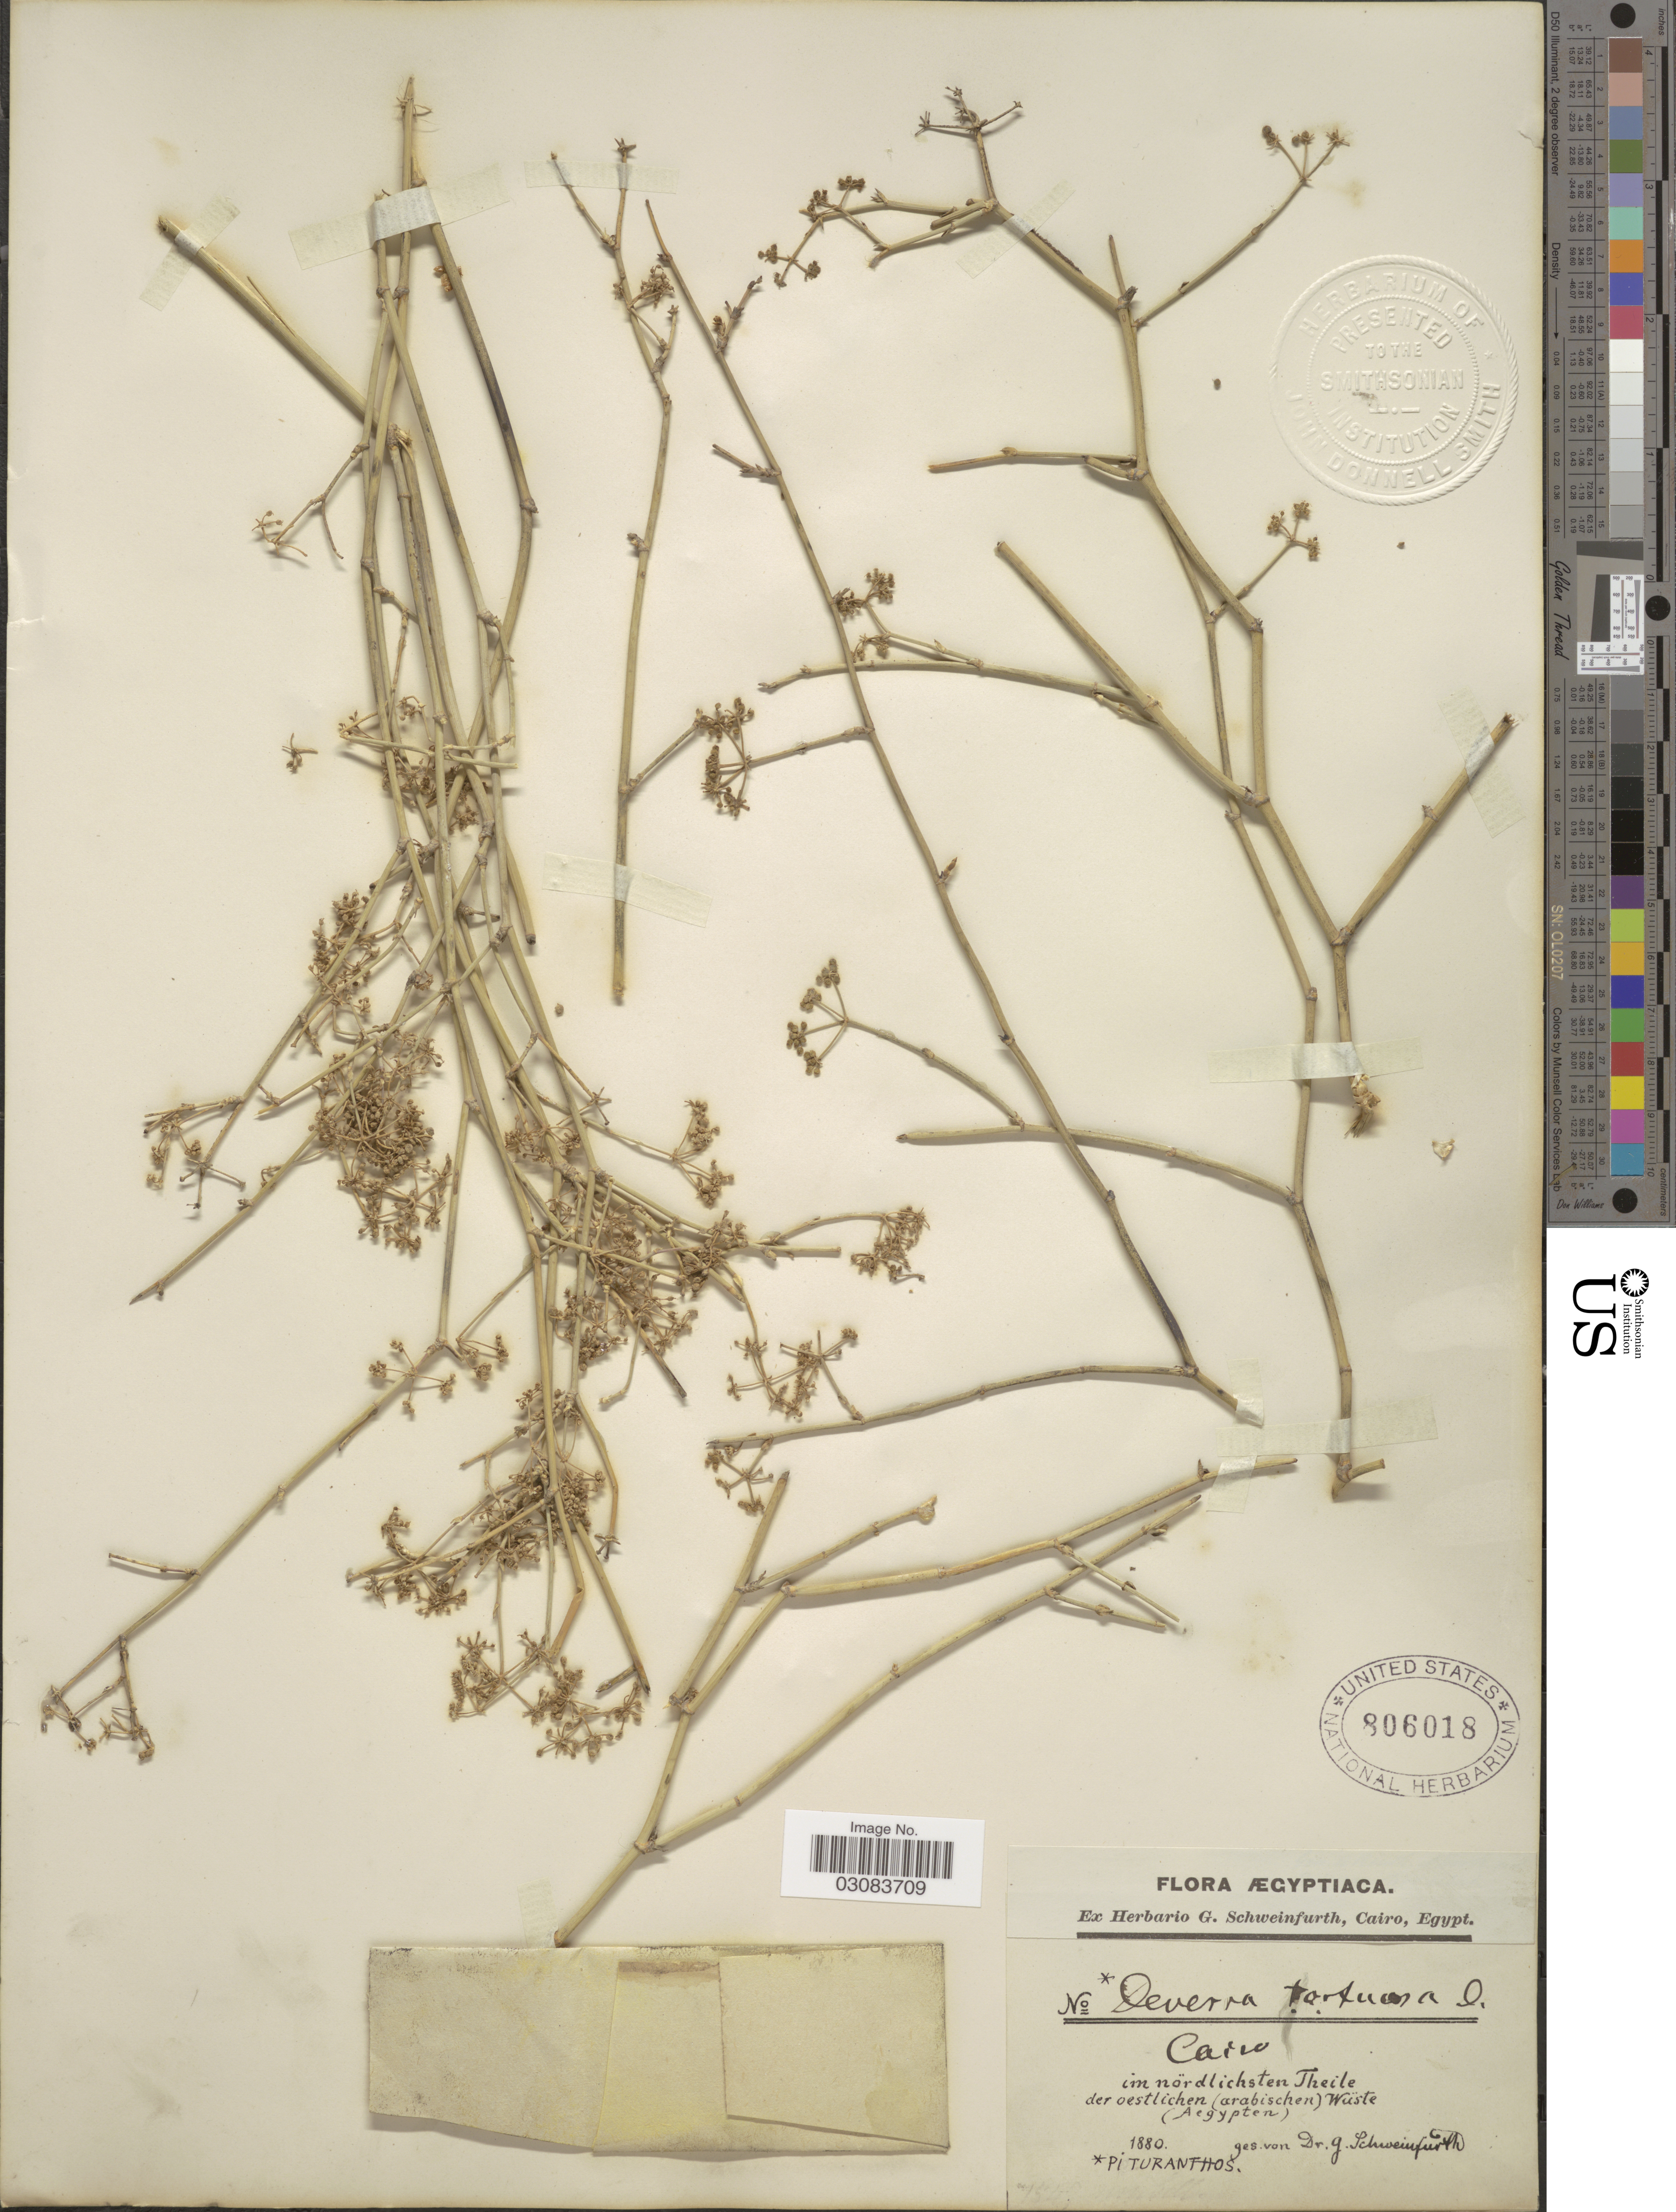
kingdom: Plantae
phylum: Tracheophyta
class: Magnoliopsida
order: Apiales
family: Apiaceae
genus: Deverra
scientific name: Deverra tortuosa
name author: (Desf.) DC.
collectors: G. A. Schweinfurth (herbarium)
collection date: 1880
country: Egypt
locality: Im nördlichsten Theile der oestlichen (arabischen) Wüste.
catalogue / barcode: US 806018